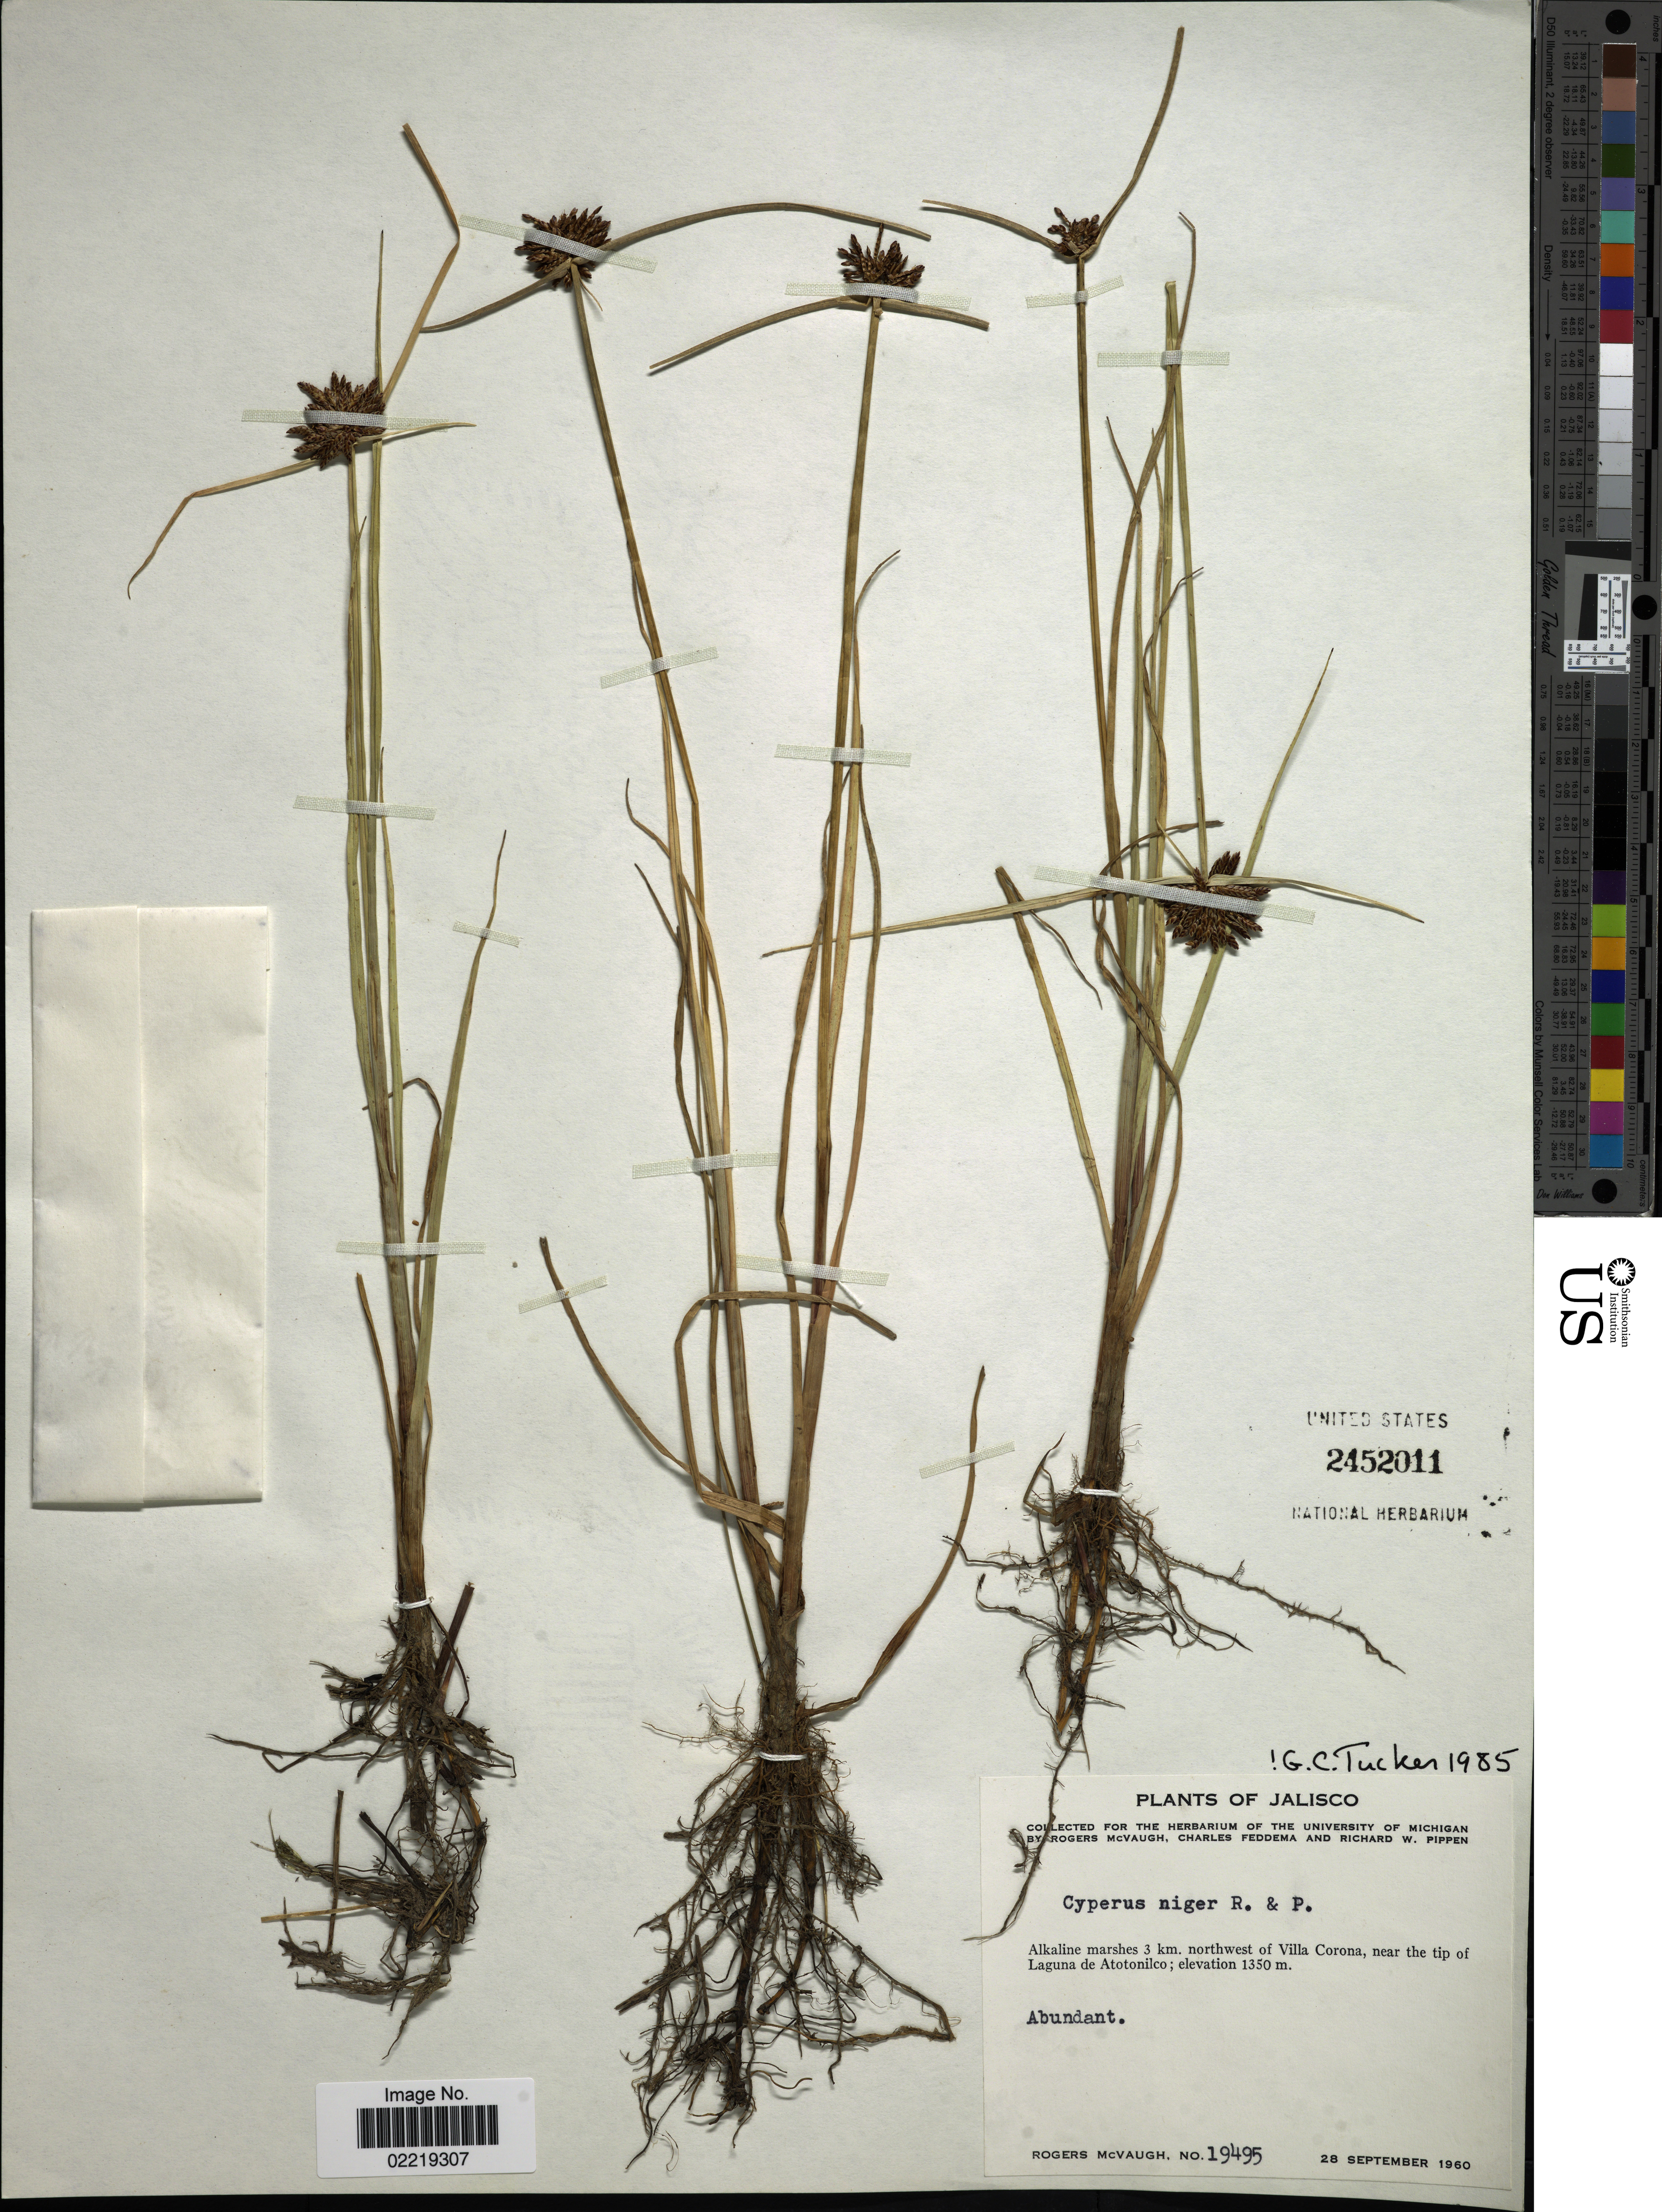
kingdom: Plantae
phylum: Tracheophyta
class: Liliopsida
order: Poales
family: Cyperaceae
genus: Cyperus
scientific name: Cyperus niger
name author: Ruiz & Pav.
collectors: R. McVaugh, C. Feddema & R. W. Pippen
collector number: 19495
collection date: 1960-09-28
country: Mexico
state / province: Jalisco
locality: Alkaline marshes 3 km. northwesst of Villa Corona, near the tip of Laguna de Atotonilco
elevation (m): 1350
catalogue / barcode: US 2452011